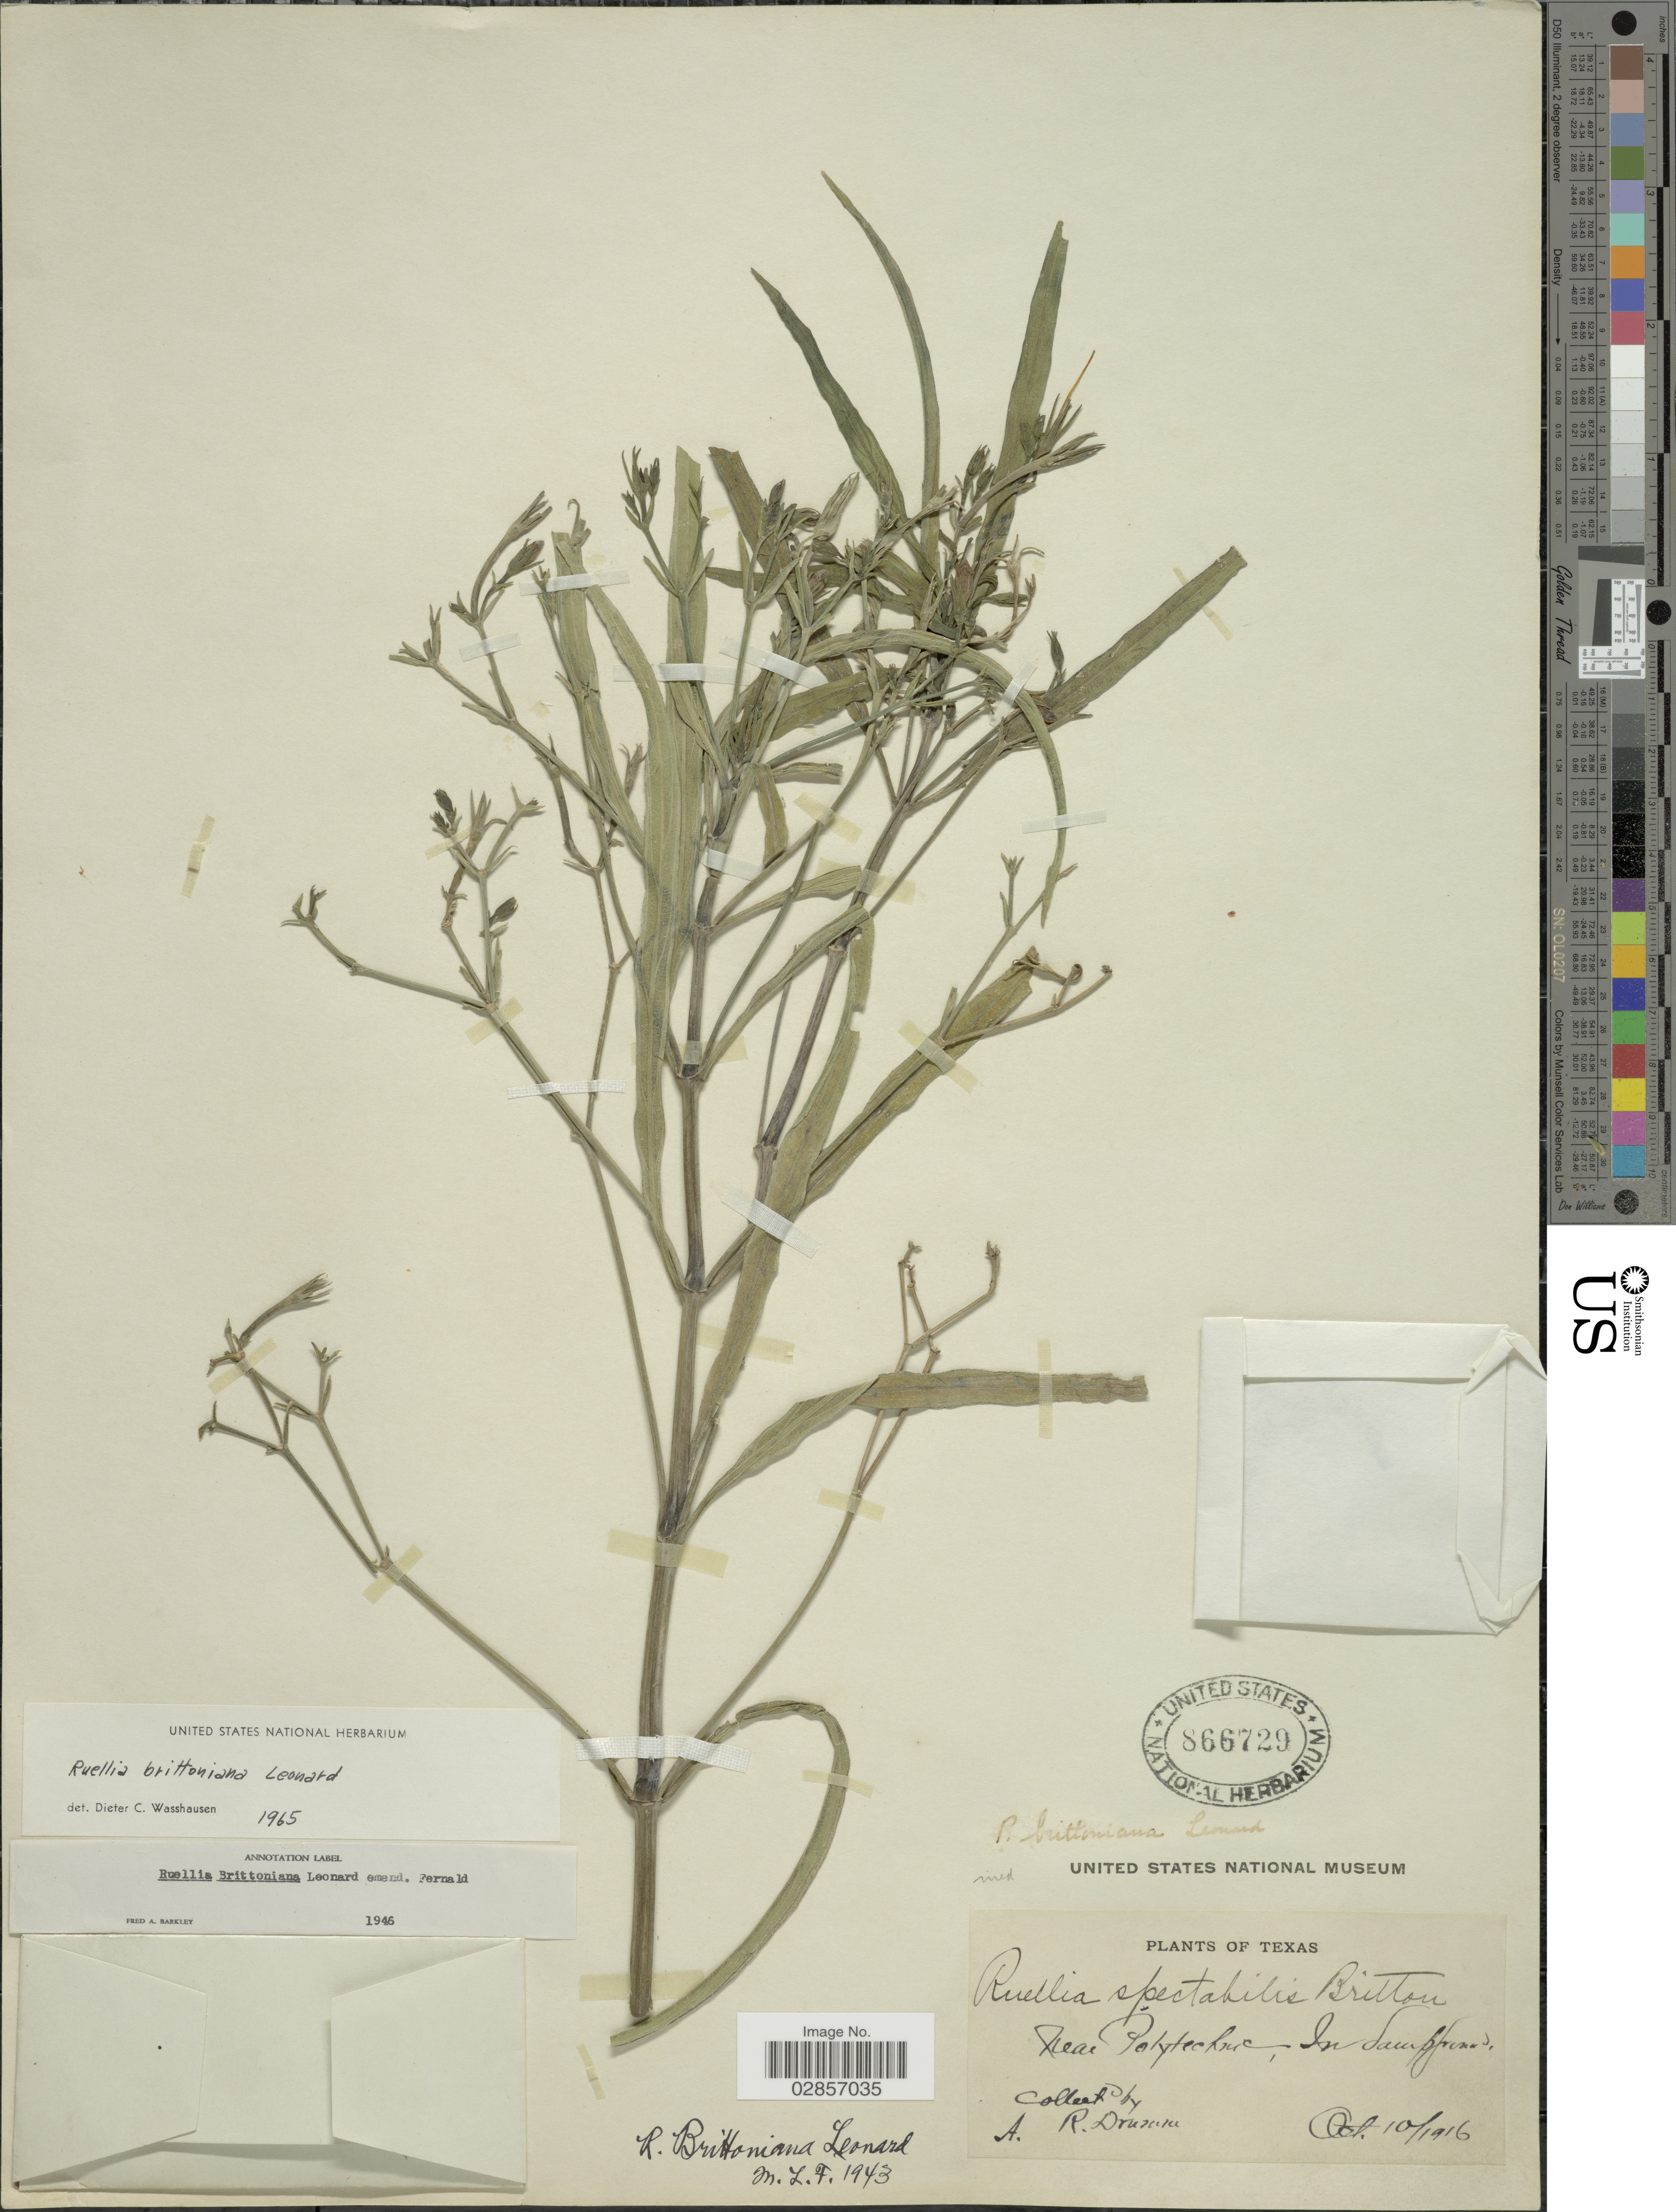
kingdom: Plantae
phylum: Tracheophyta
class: Magnoliopsida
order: Lamiales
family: Acanthaceae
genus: Ruellia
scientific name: Ruellia coerulea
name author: Morong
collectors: A. Drumke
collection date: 1916-10-10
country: United States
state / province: Texas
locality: Near Polytechnic.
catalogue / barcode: US 866729